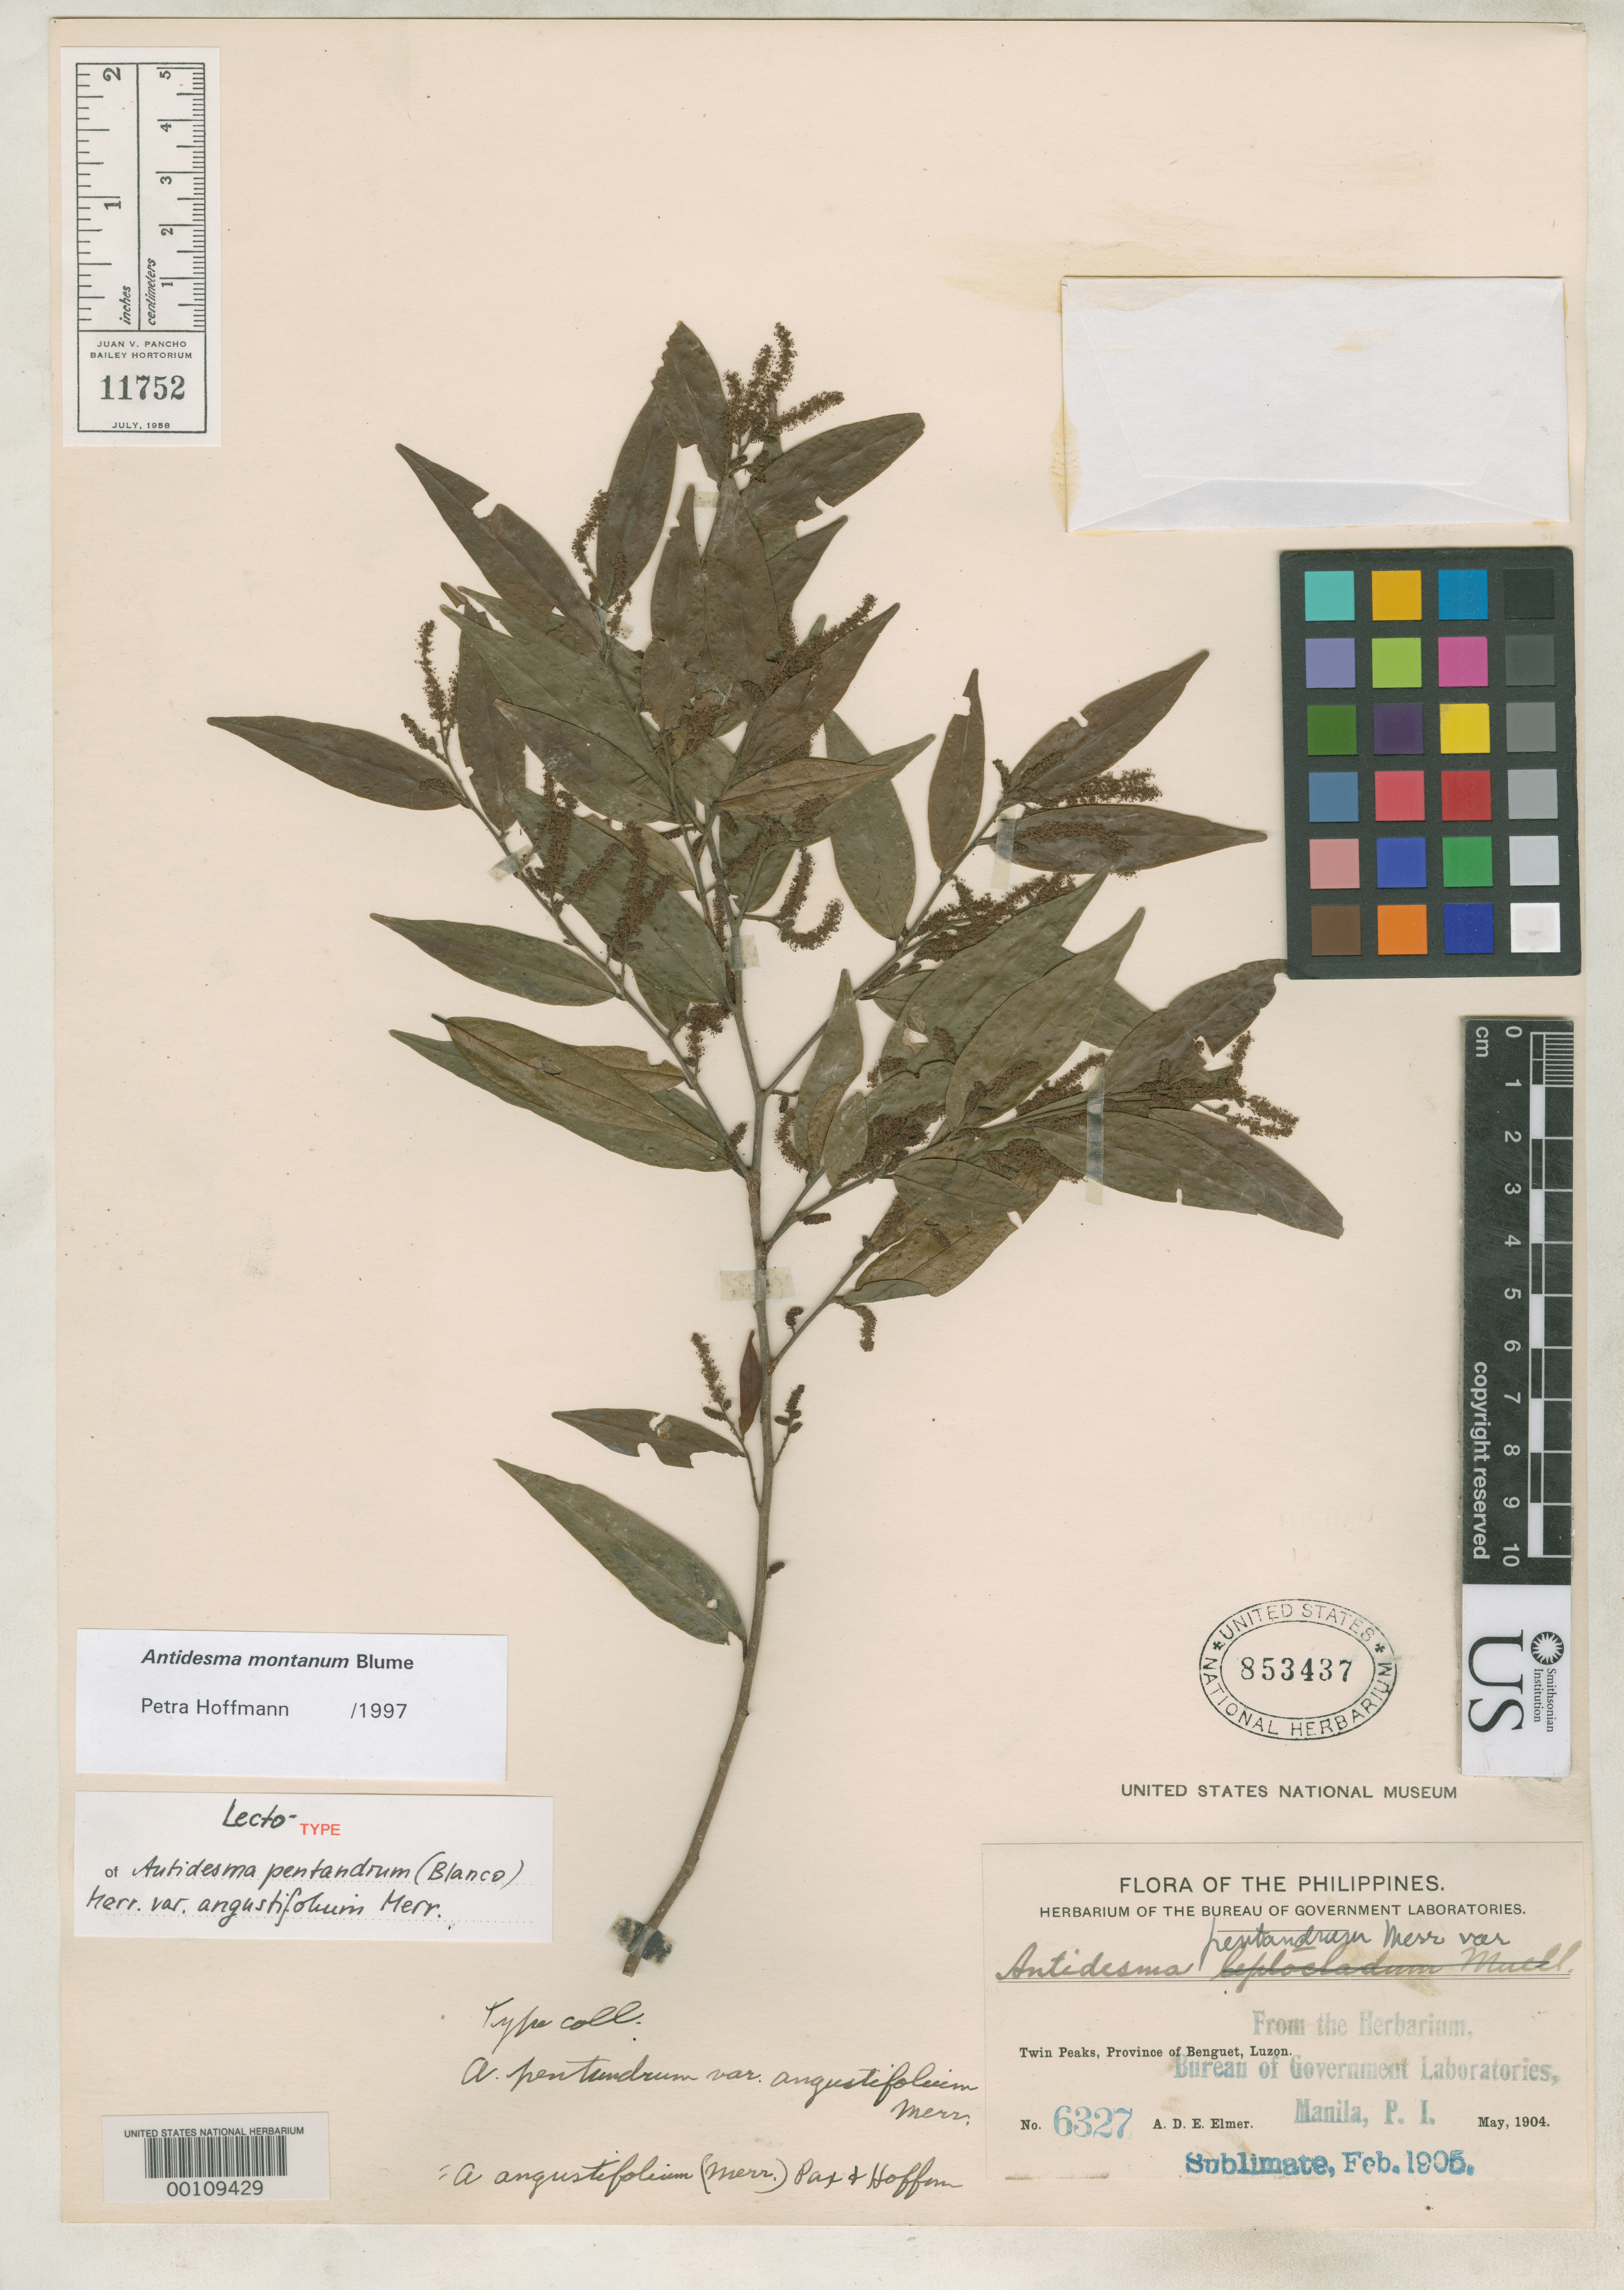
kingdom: Plantae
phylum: Tracheophyta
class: Magnoliopsida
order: Malpighiales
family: Phyllanthaceae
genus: Antidesma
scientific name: Antidesma pentandrum var. angustifolium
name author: Merr.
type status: Isotype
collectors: A. D. E. Elmer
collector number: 6327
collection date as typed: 23 May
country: Philippines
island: Luzon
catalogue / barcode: US 853437